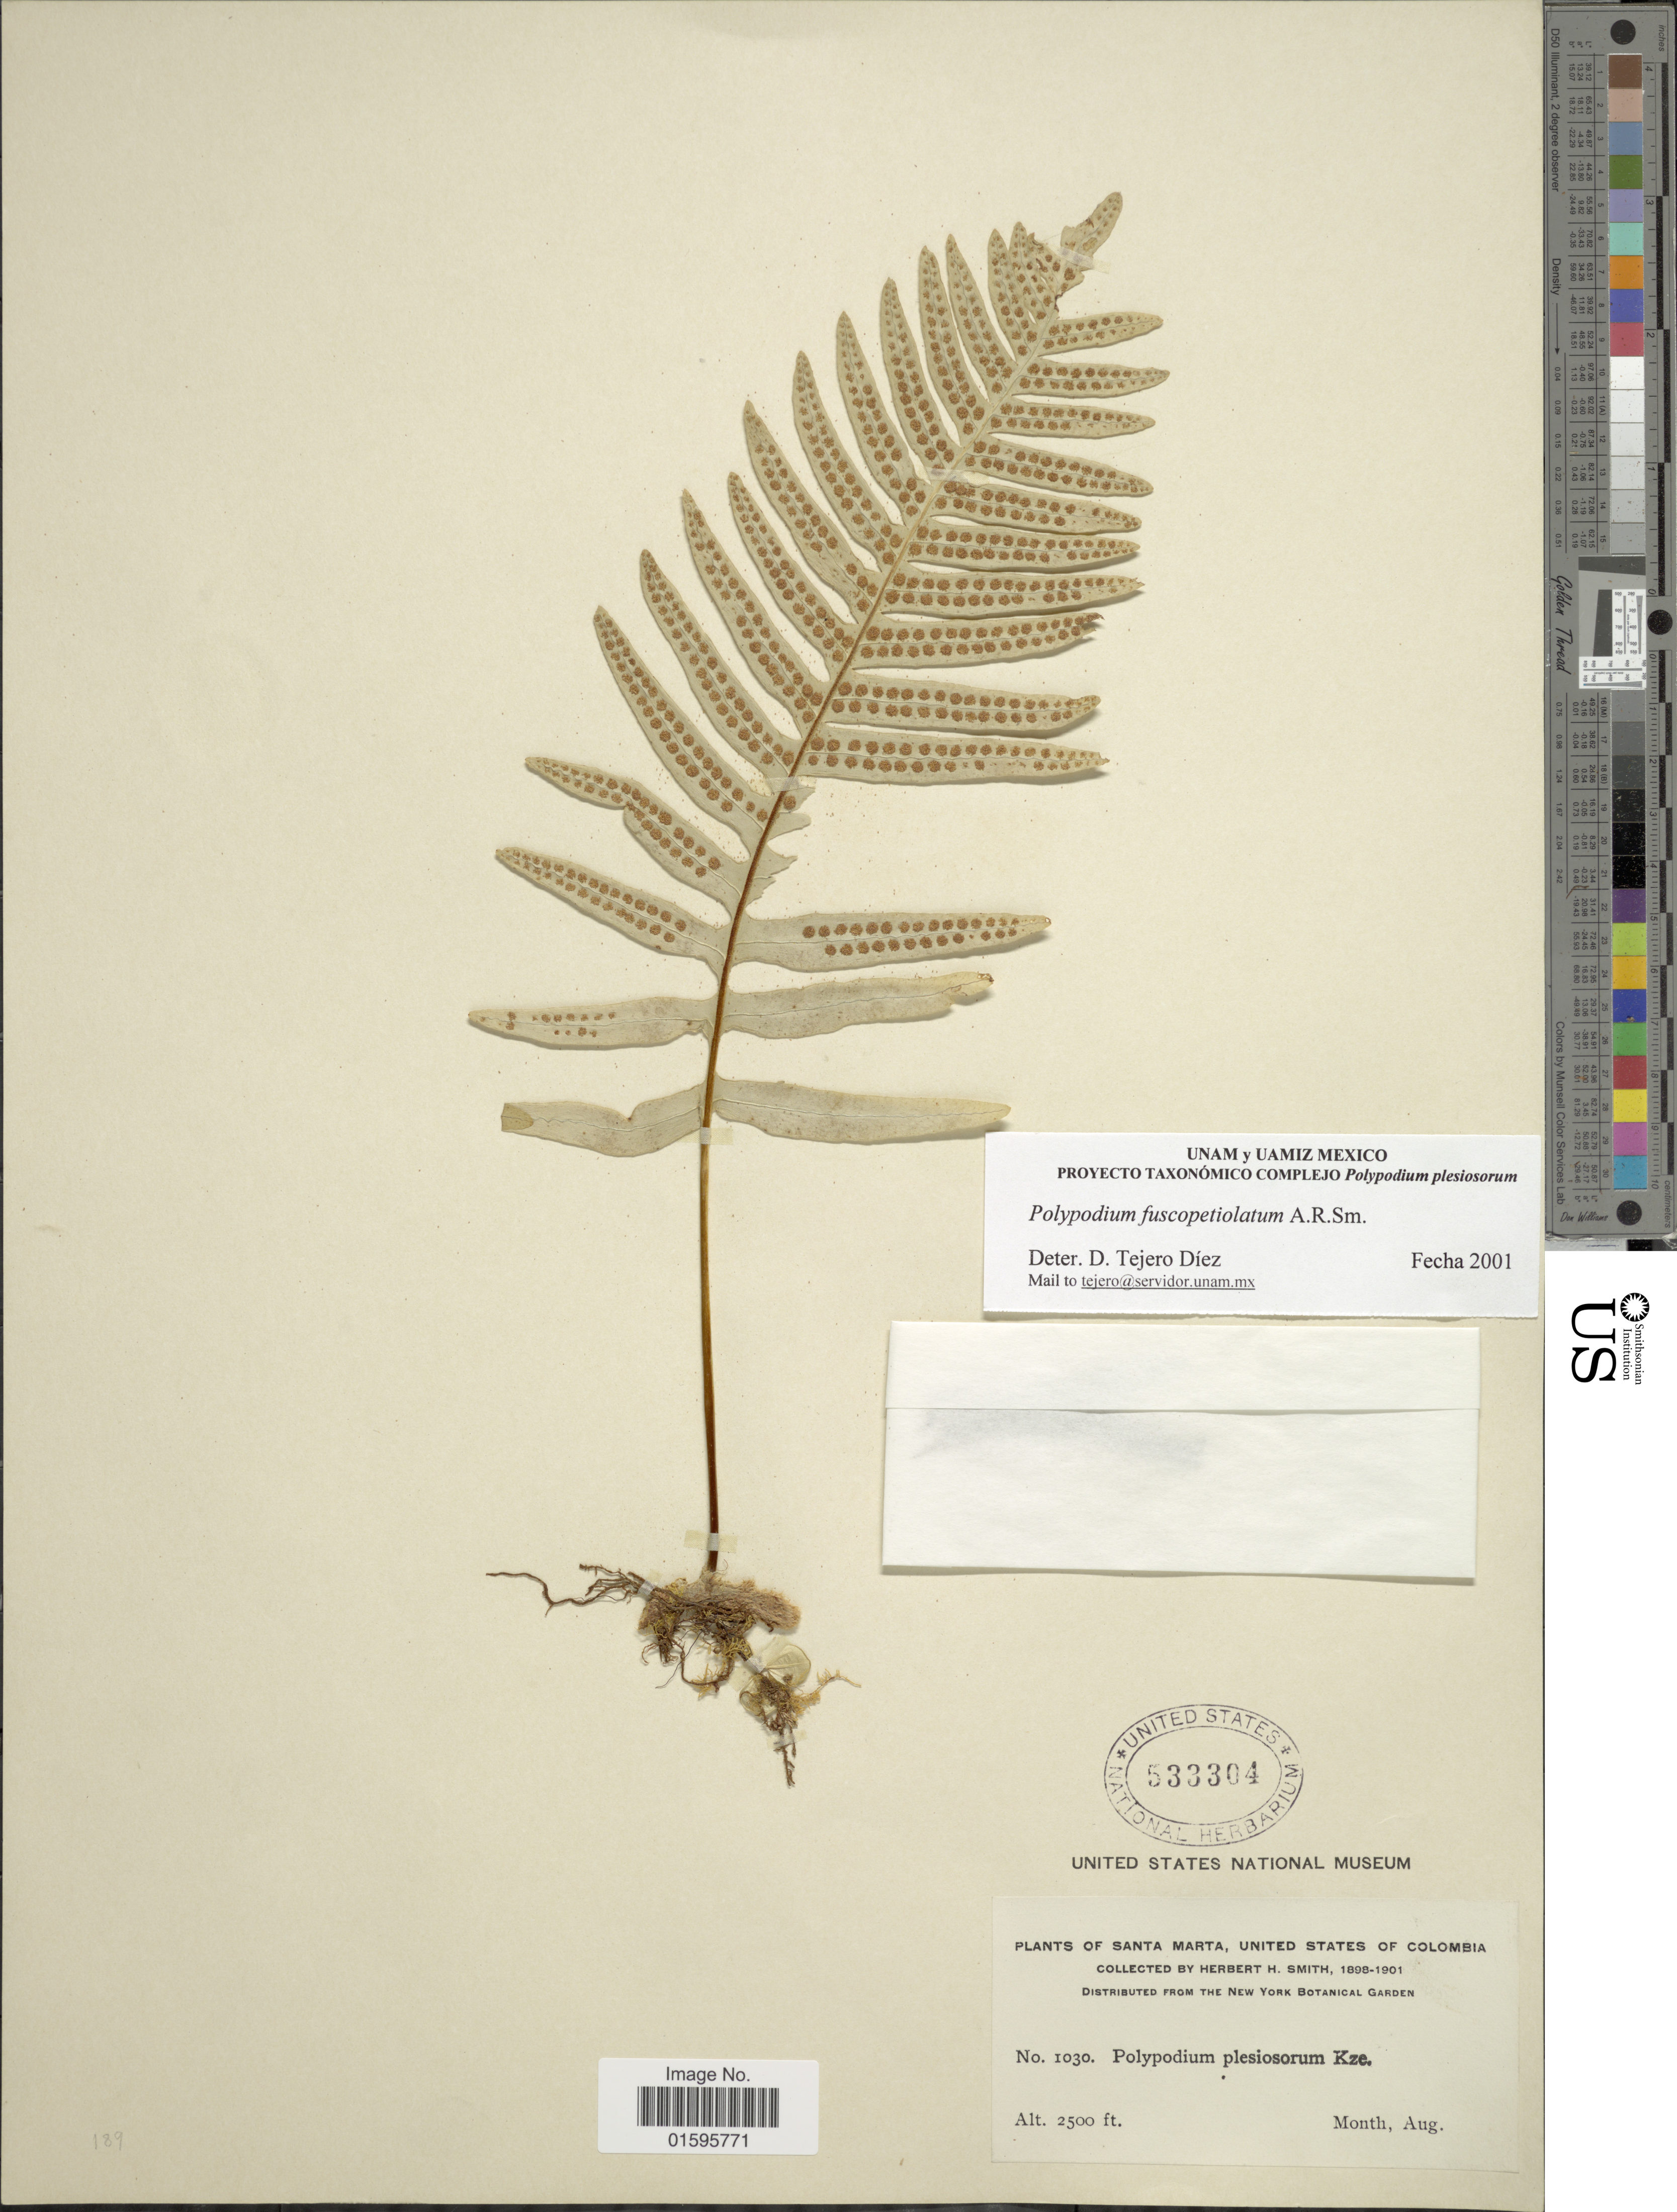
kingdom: Plantae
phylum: Tracheophyta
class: Polypodiopsida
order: Polypodiales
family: Polypodiaceae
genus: Polypodium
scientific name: Polypodium fuscopetiolatum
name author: A.R. Sm.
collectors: Herbert H. Smith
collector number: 1030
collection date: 1898-08/1901-08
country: Colombia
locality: Santa Marta United States of Colombia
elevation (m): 762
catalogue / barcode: US 533304